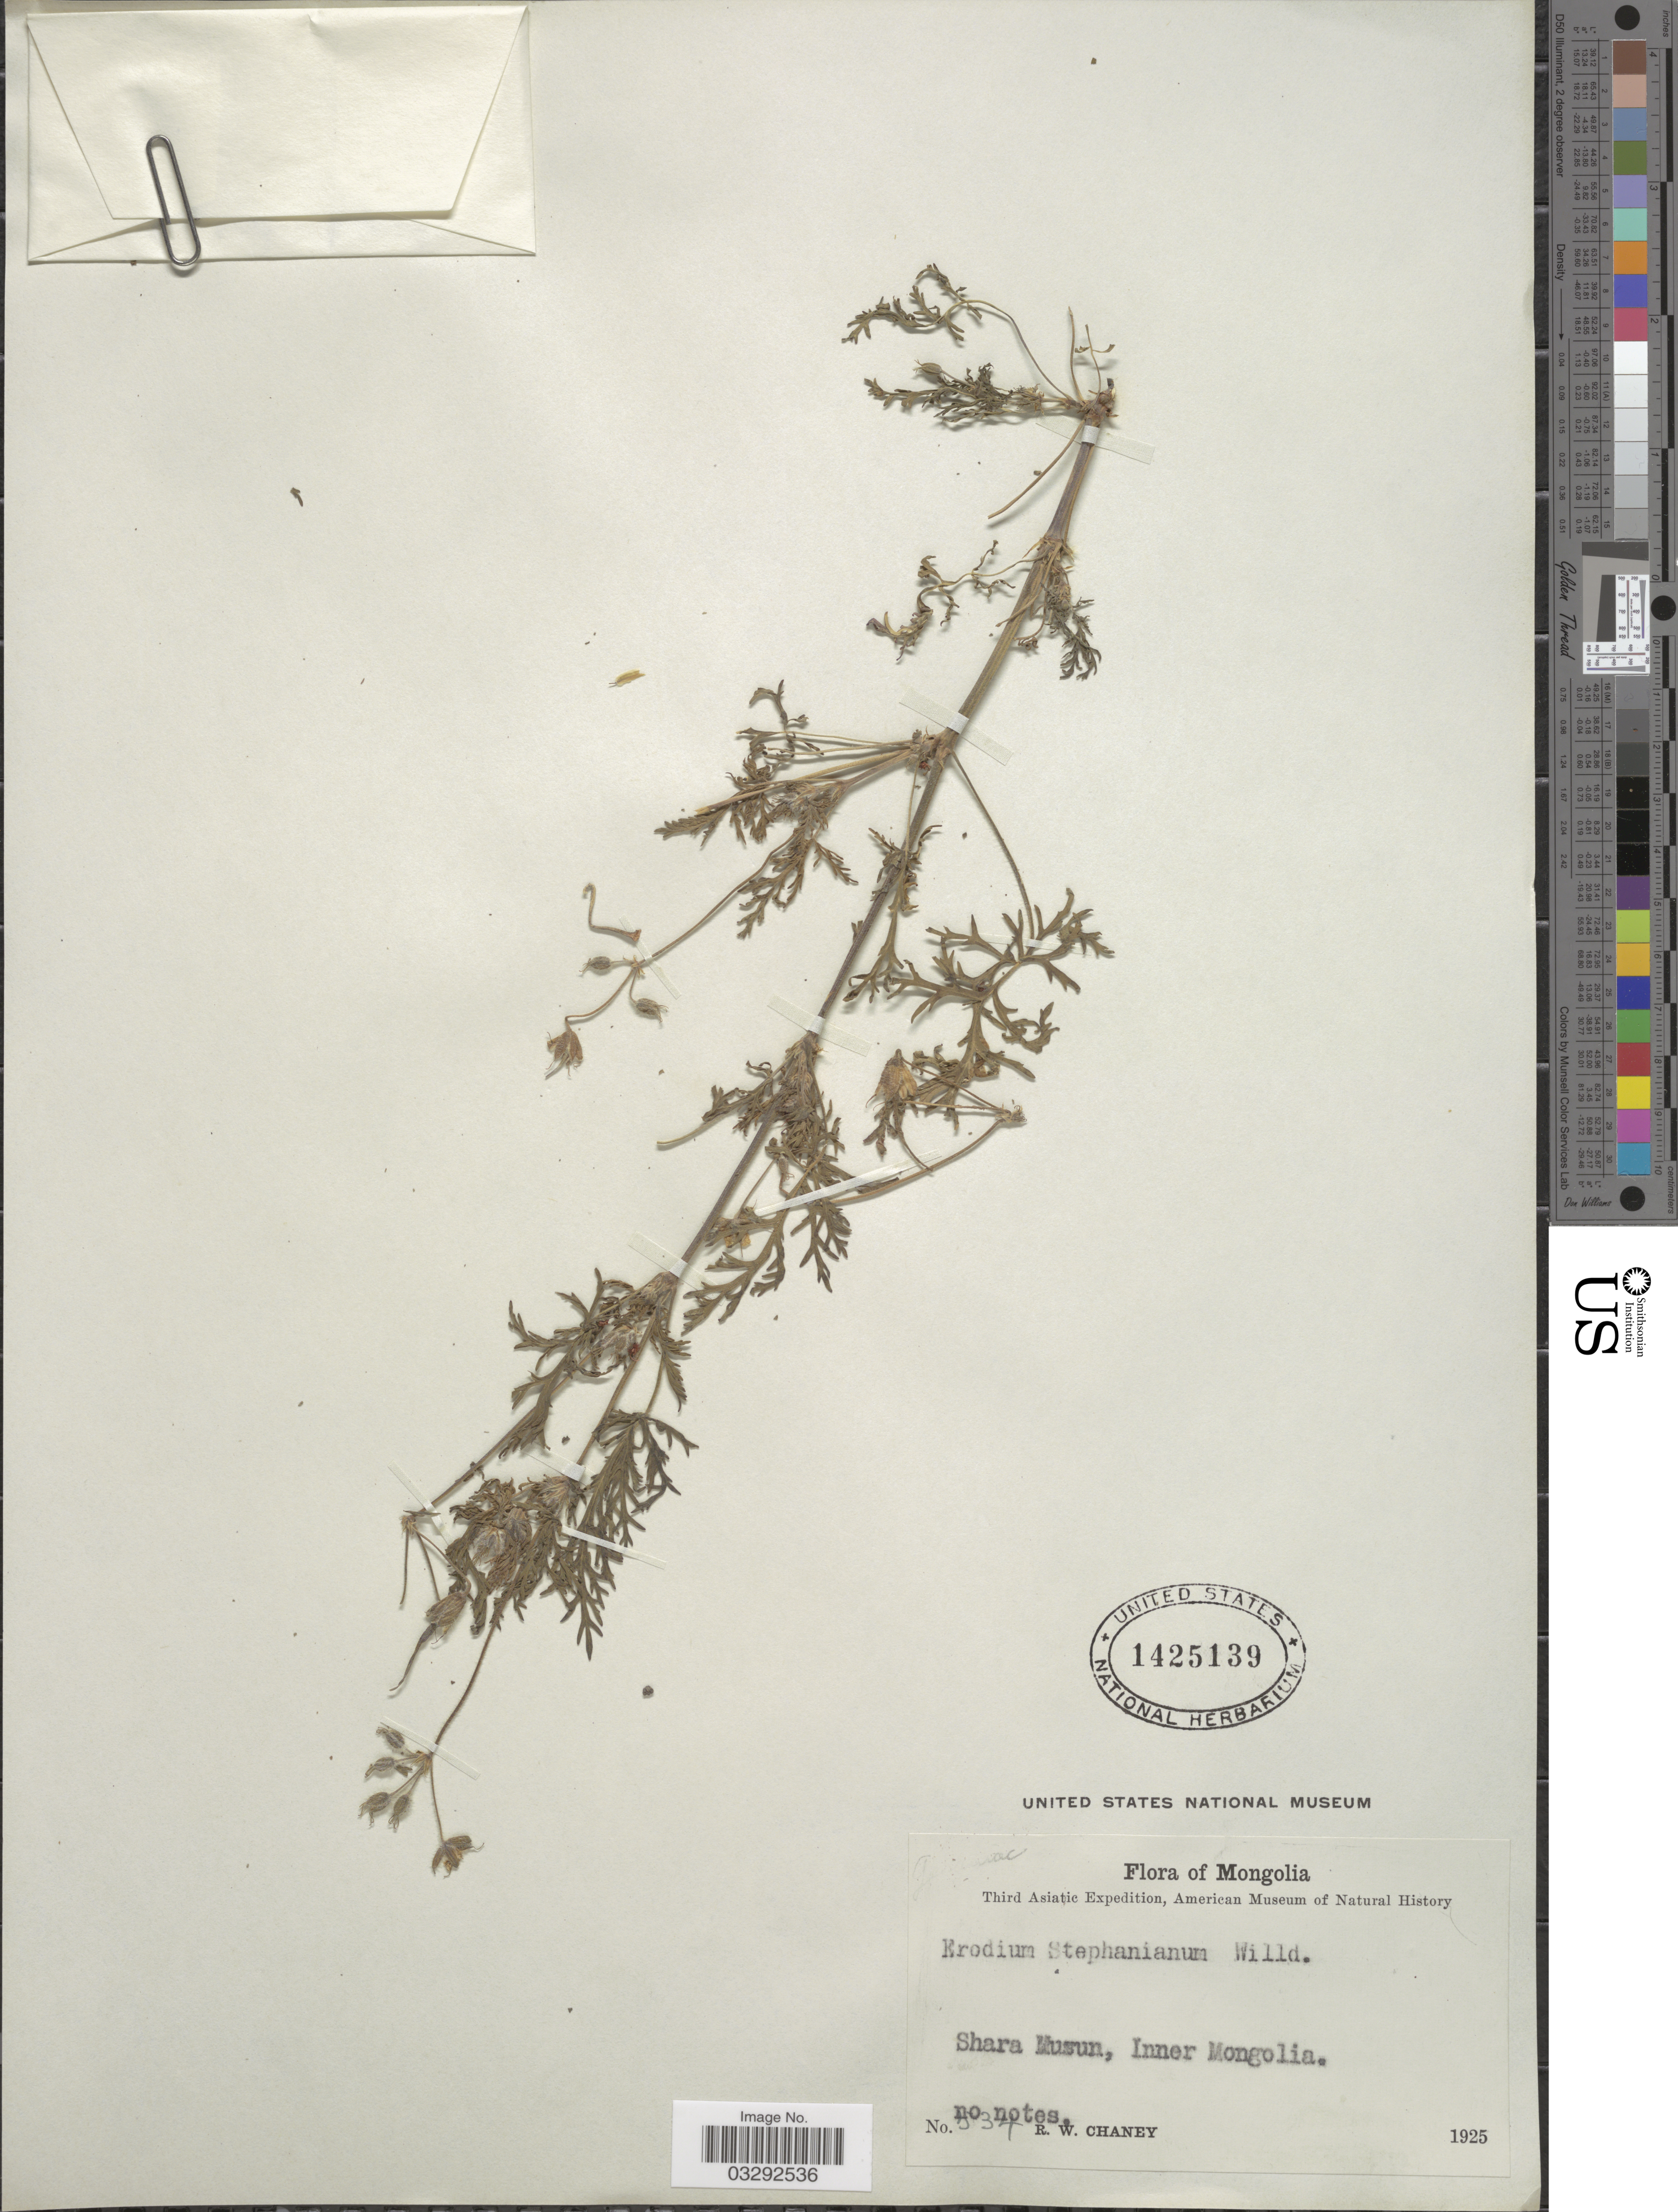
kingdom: Plantae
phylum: Tracheophyta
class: Magnoliopsida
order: Geraniales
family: Geraniaceae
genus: Erodium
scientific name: Erodium stephanianum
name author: Willd.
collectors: R. Chaney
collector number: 534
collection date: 1925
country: China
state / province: Nei Monggol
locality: Mongolia. Shara Musun, Inner Mongolia.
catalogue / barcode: US 1425139